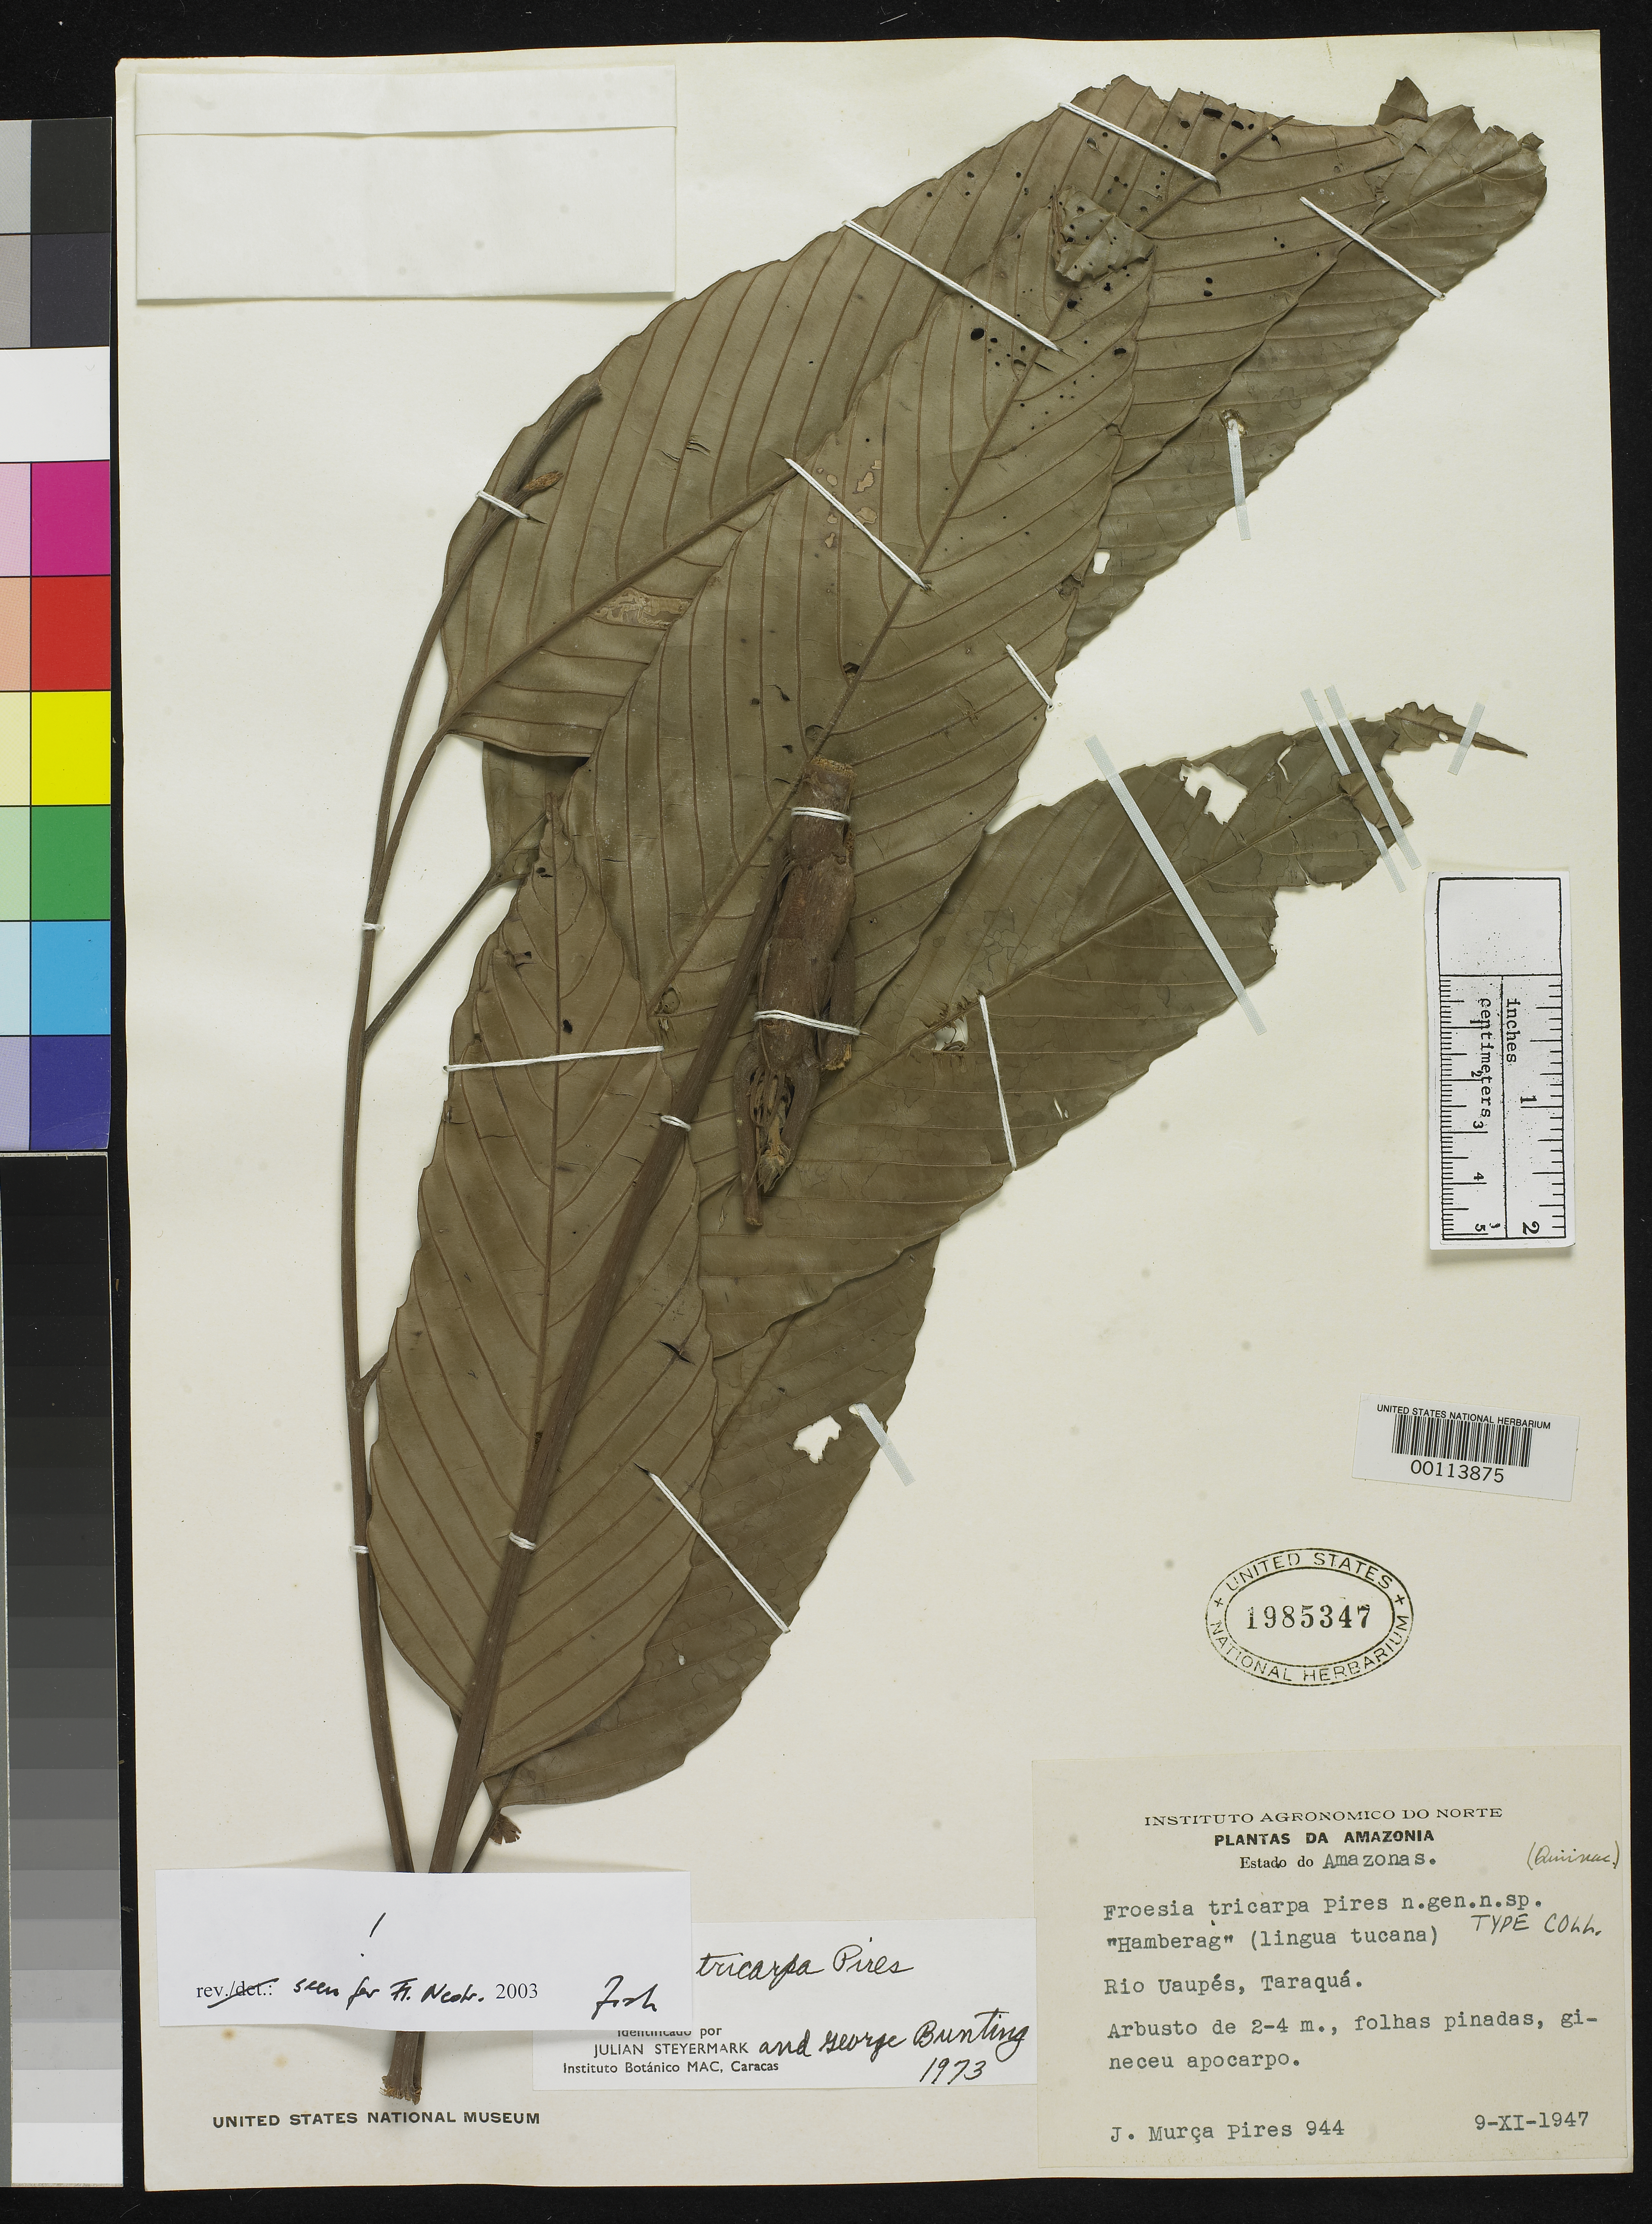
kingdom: Plantae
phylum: Tracheophyta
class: Magnoliopsida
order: Malpighiales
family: Quiinaceae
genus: Froesia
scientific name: Froesia tricarpa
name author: Pires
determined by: Steyermark, J. A.; Bunting, G. S.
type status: Isotype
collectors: J. M. Pires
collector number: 944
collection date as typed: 09 Nov 1947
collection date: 1947-11-09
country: Brazil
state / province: Amazonas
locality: Rio Uaupés, Taraquá.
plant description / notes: Isotype mounted on 3 sheets; "sheet 4" consists of mounted photos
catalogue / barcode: US 1985347